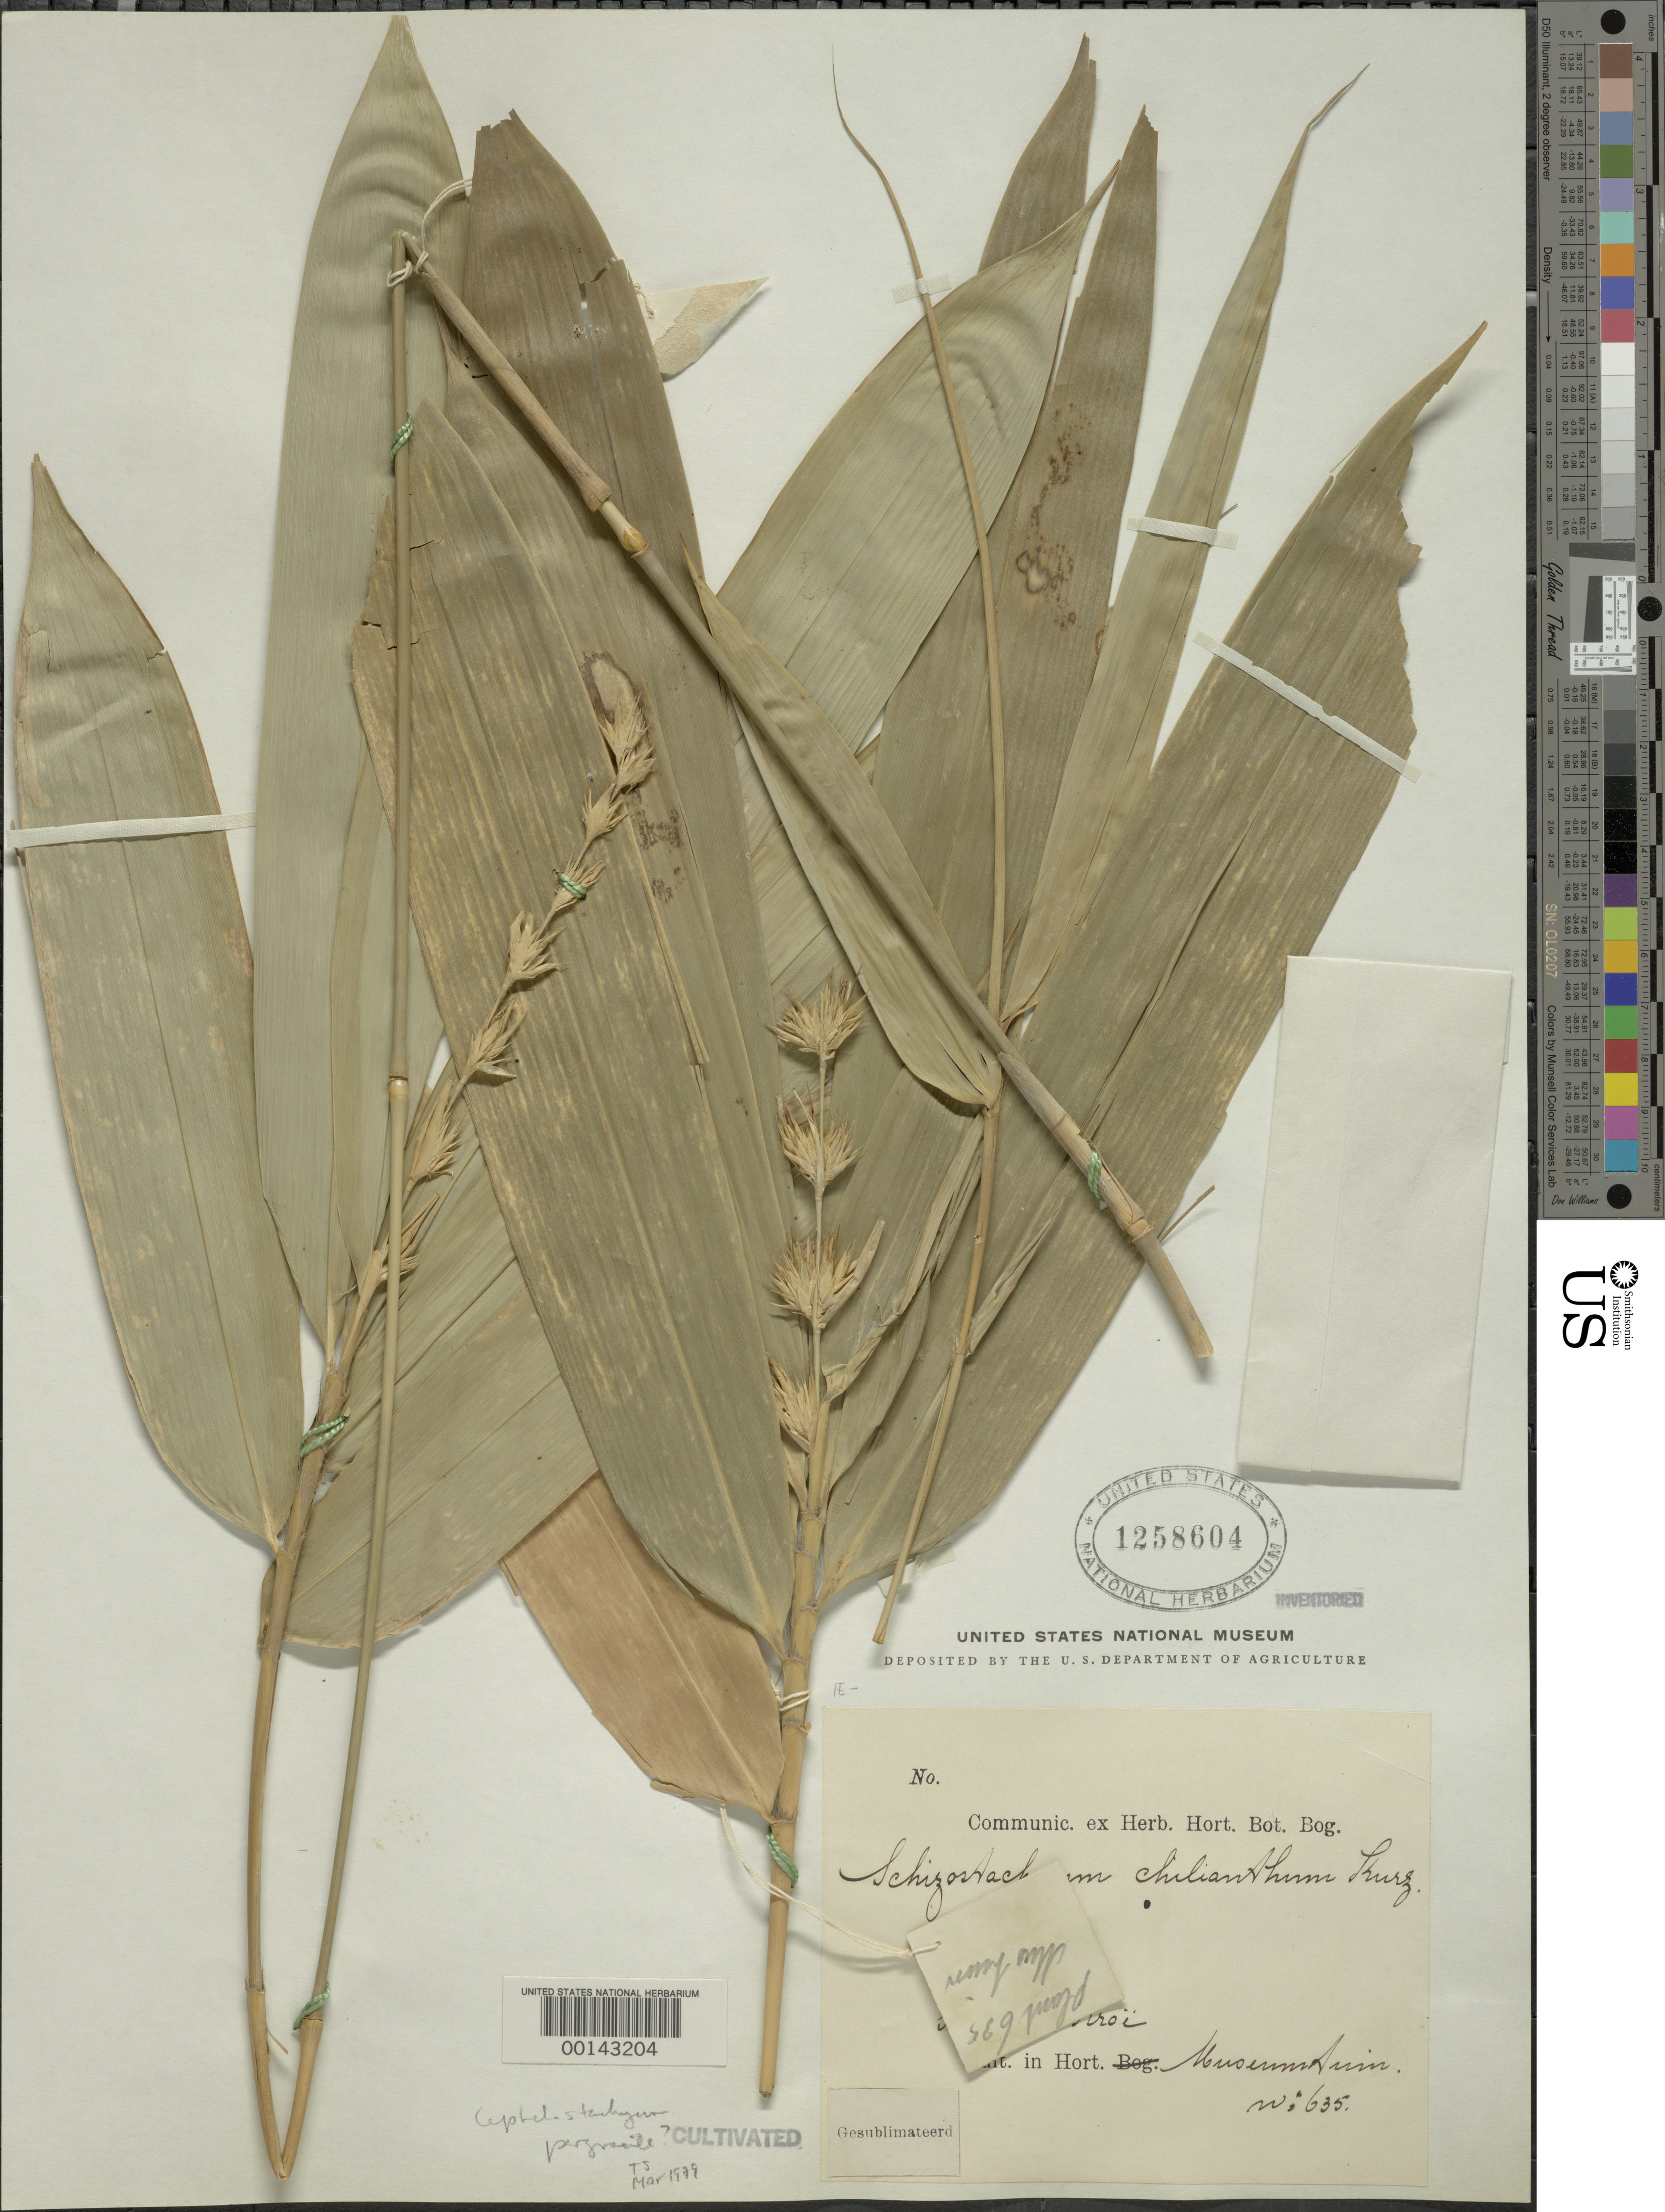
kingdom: Plantae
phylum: Tracheophyta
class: Liliopsida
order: Poales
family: Poaceae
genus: Schizostachyum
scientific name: Schizostachyum chilianthum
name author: (Büse) Kurz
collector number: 635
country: Indonesia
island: Sumatra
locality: Kroi, museum auim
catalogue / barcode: US 1258604